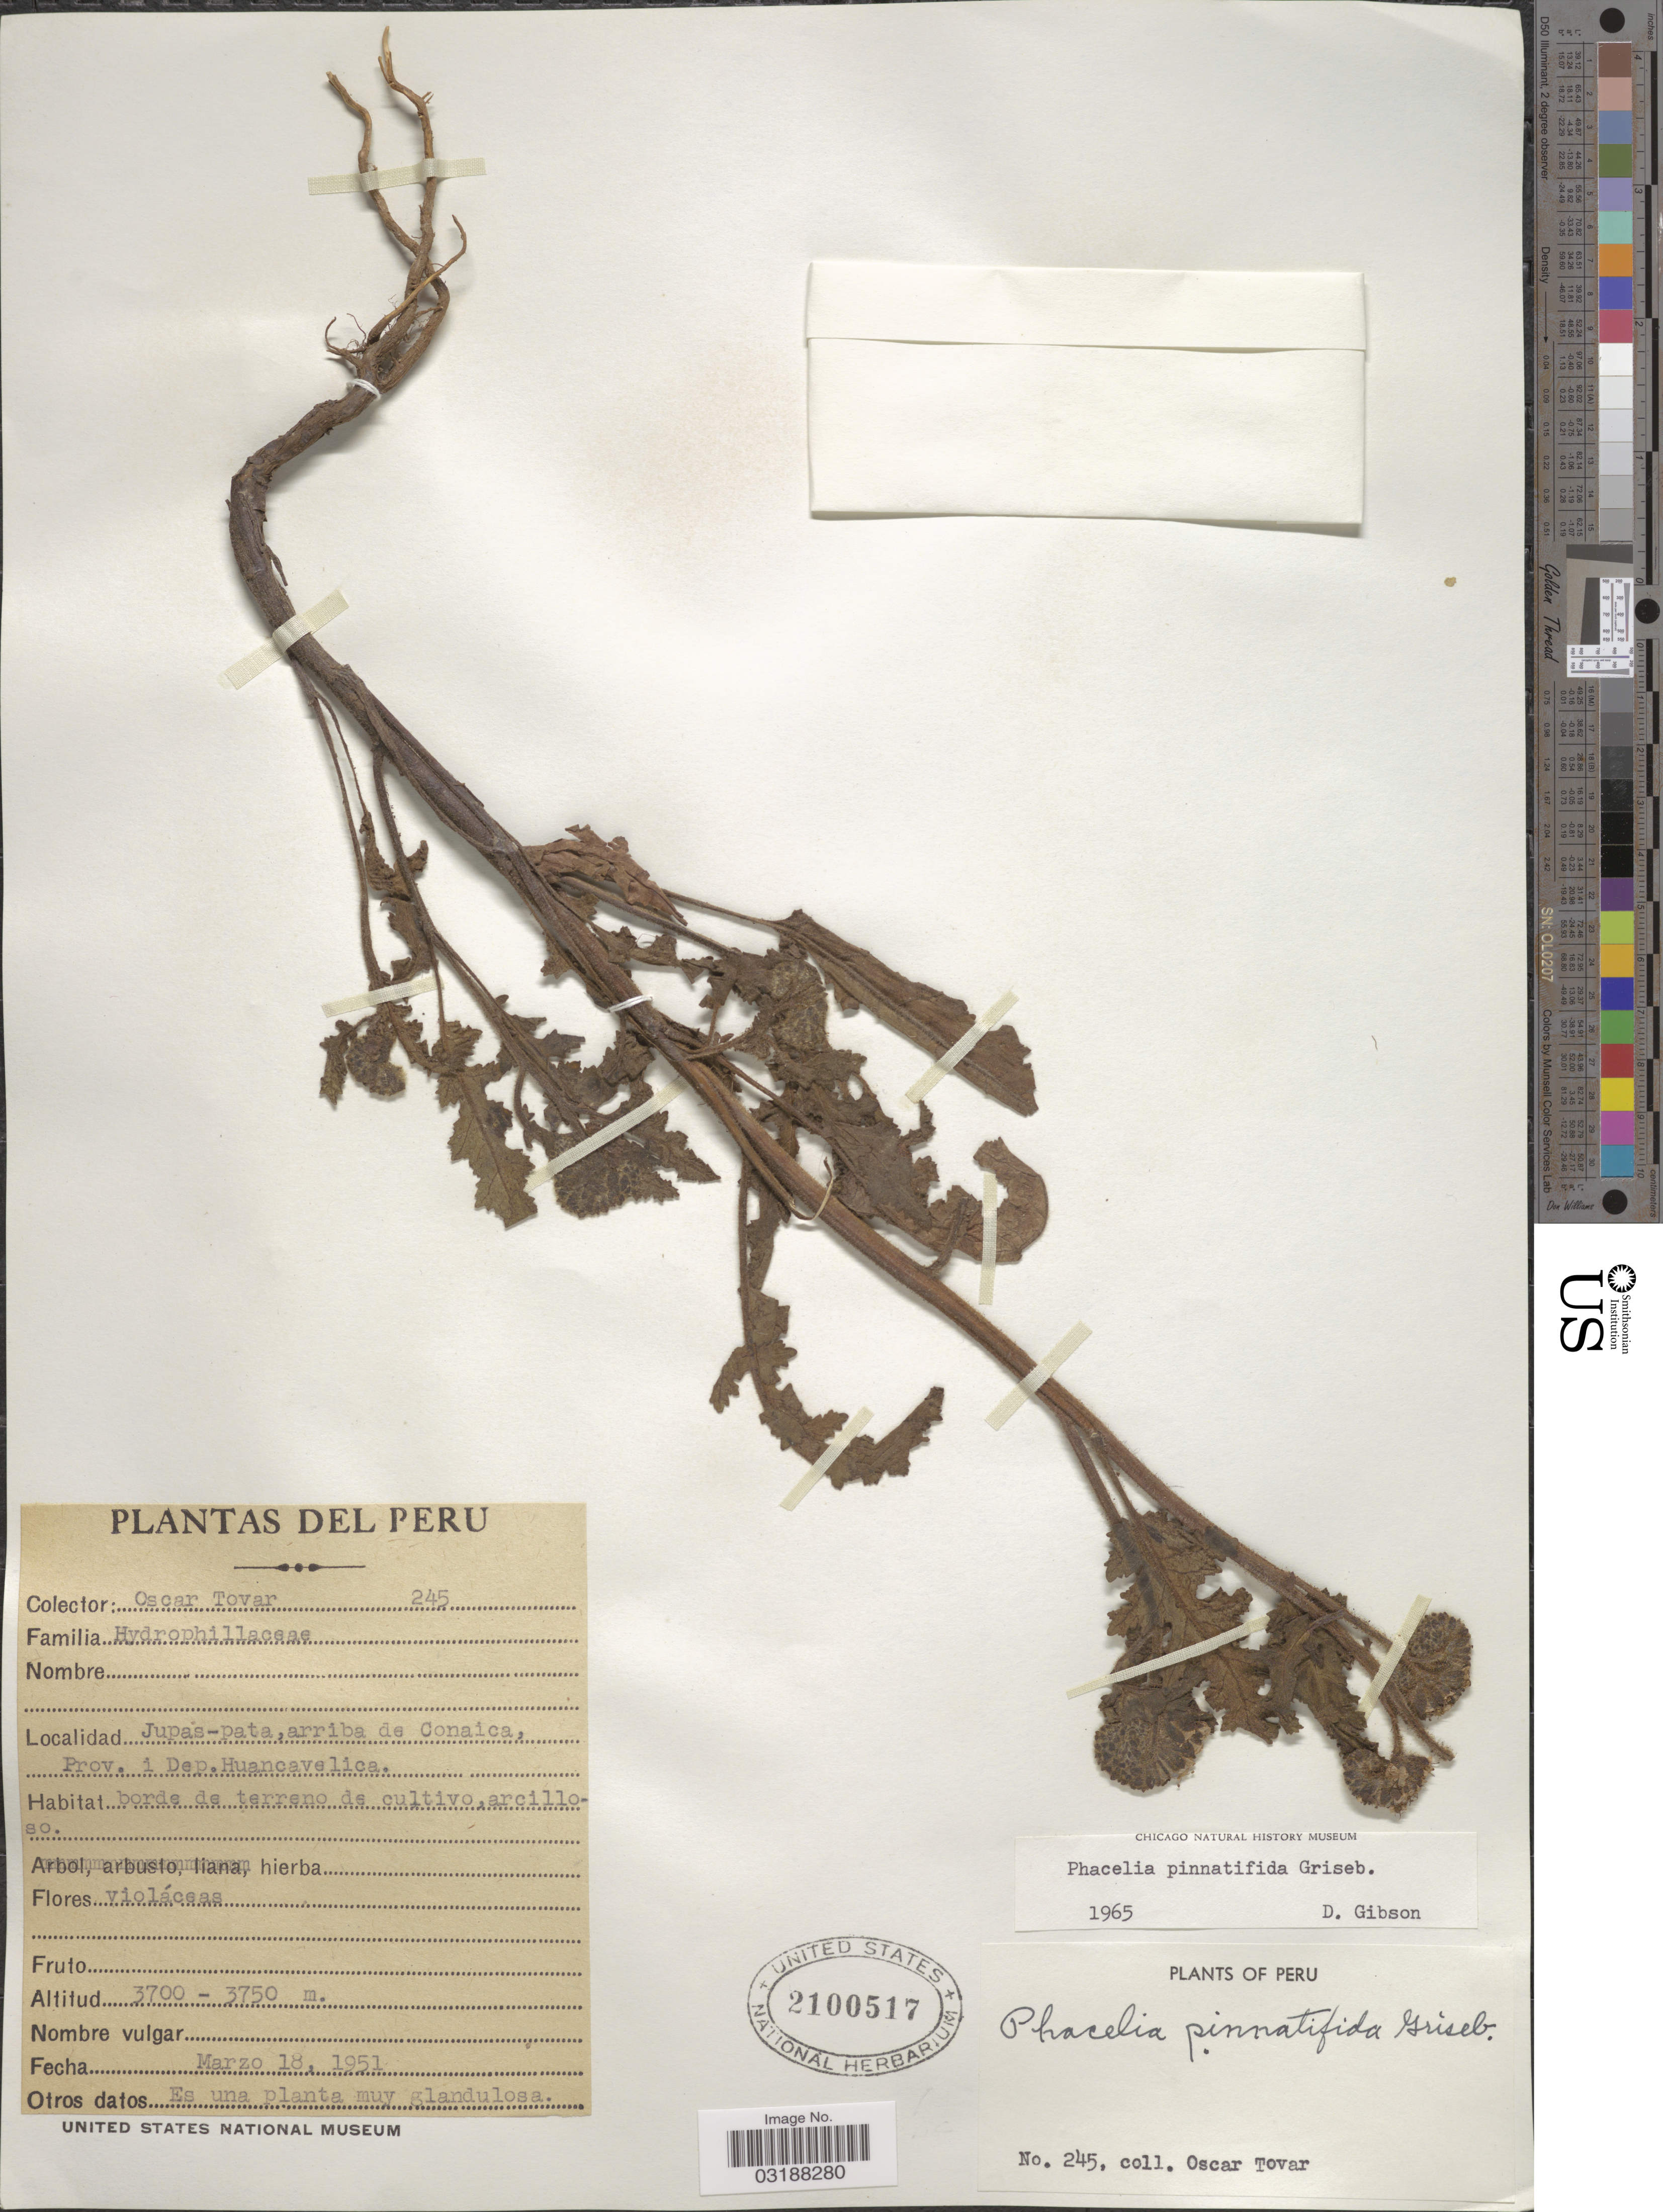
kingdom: Plantae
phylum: Tracheophyta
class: Magnoliopsida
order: Boraginales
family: Hydrophyllaceae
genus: Phacelia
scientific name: Phacelia pinnatifida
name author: Griseb. ex Wedd.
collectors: Ó. Tovar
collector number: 245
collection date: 1951-03-18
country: Peru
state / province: Huancavelica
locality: Jupas-pata, arriba de Conaica, Prov. i Dep. Huancavelica.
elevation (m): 3700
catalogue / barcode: US 2100517